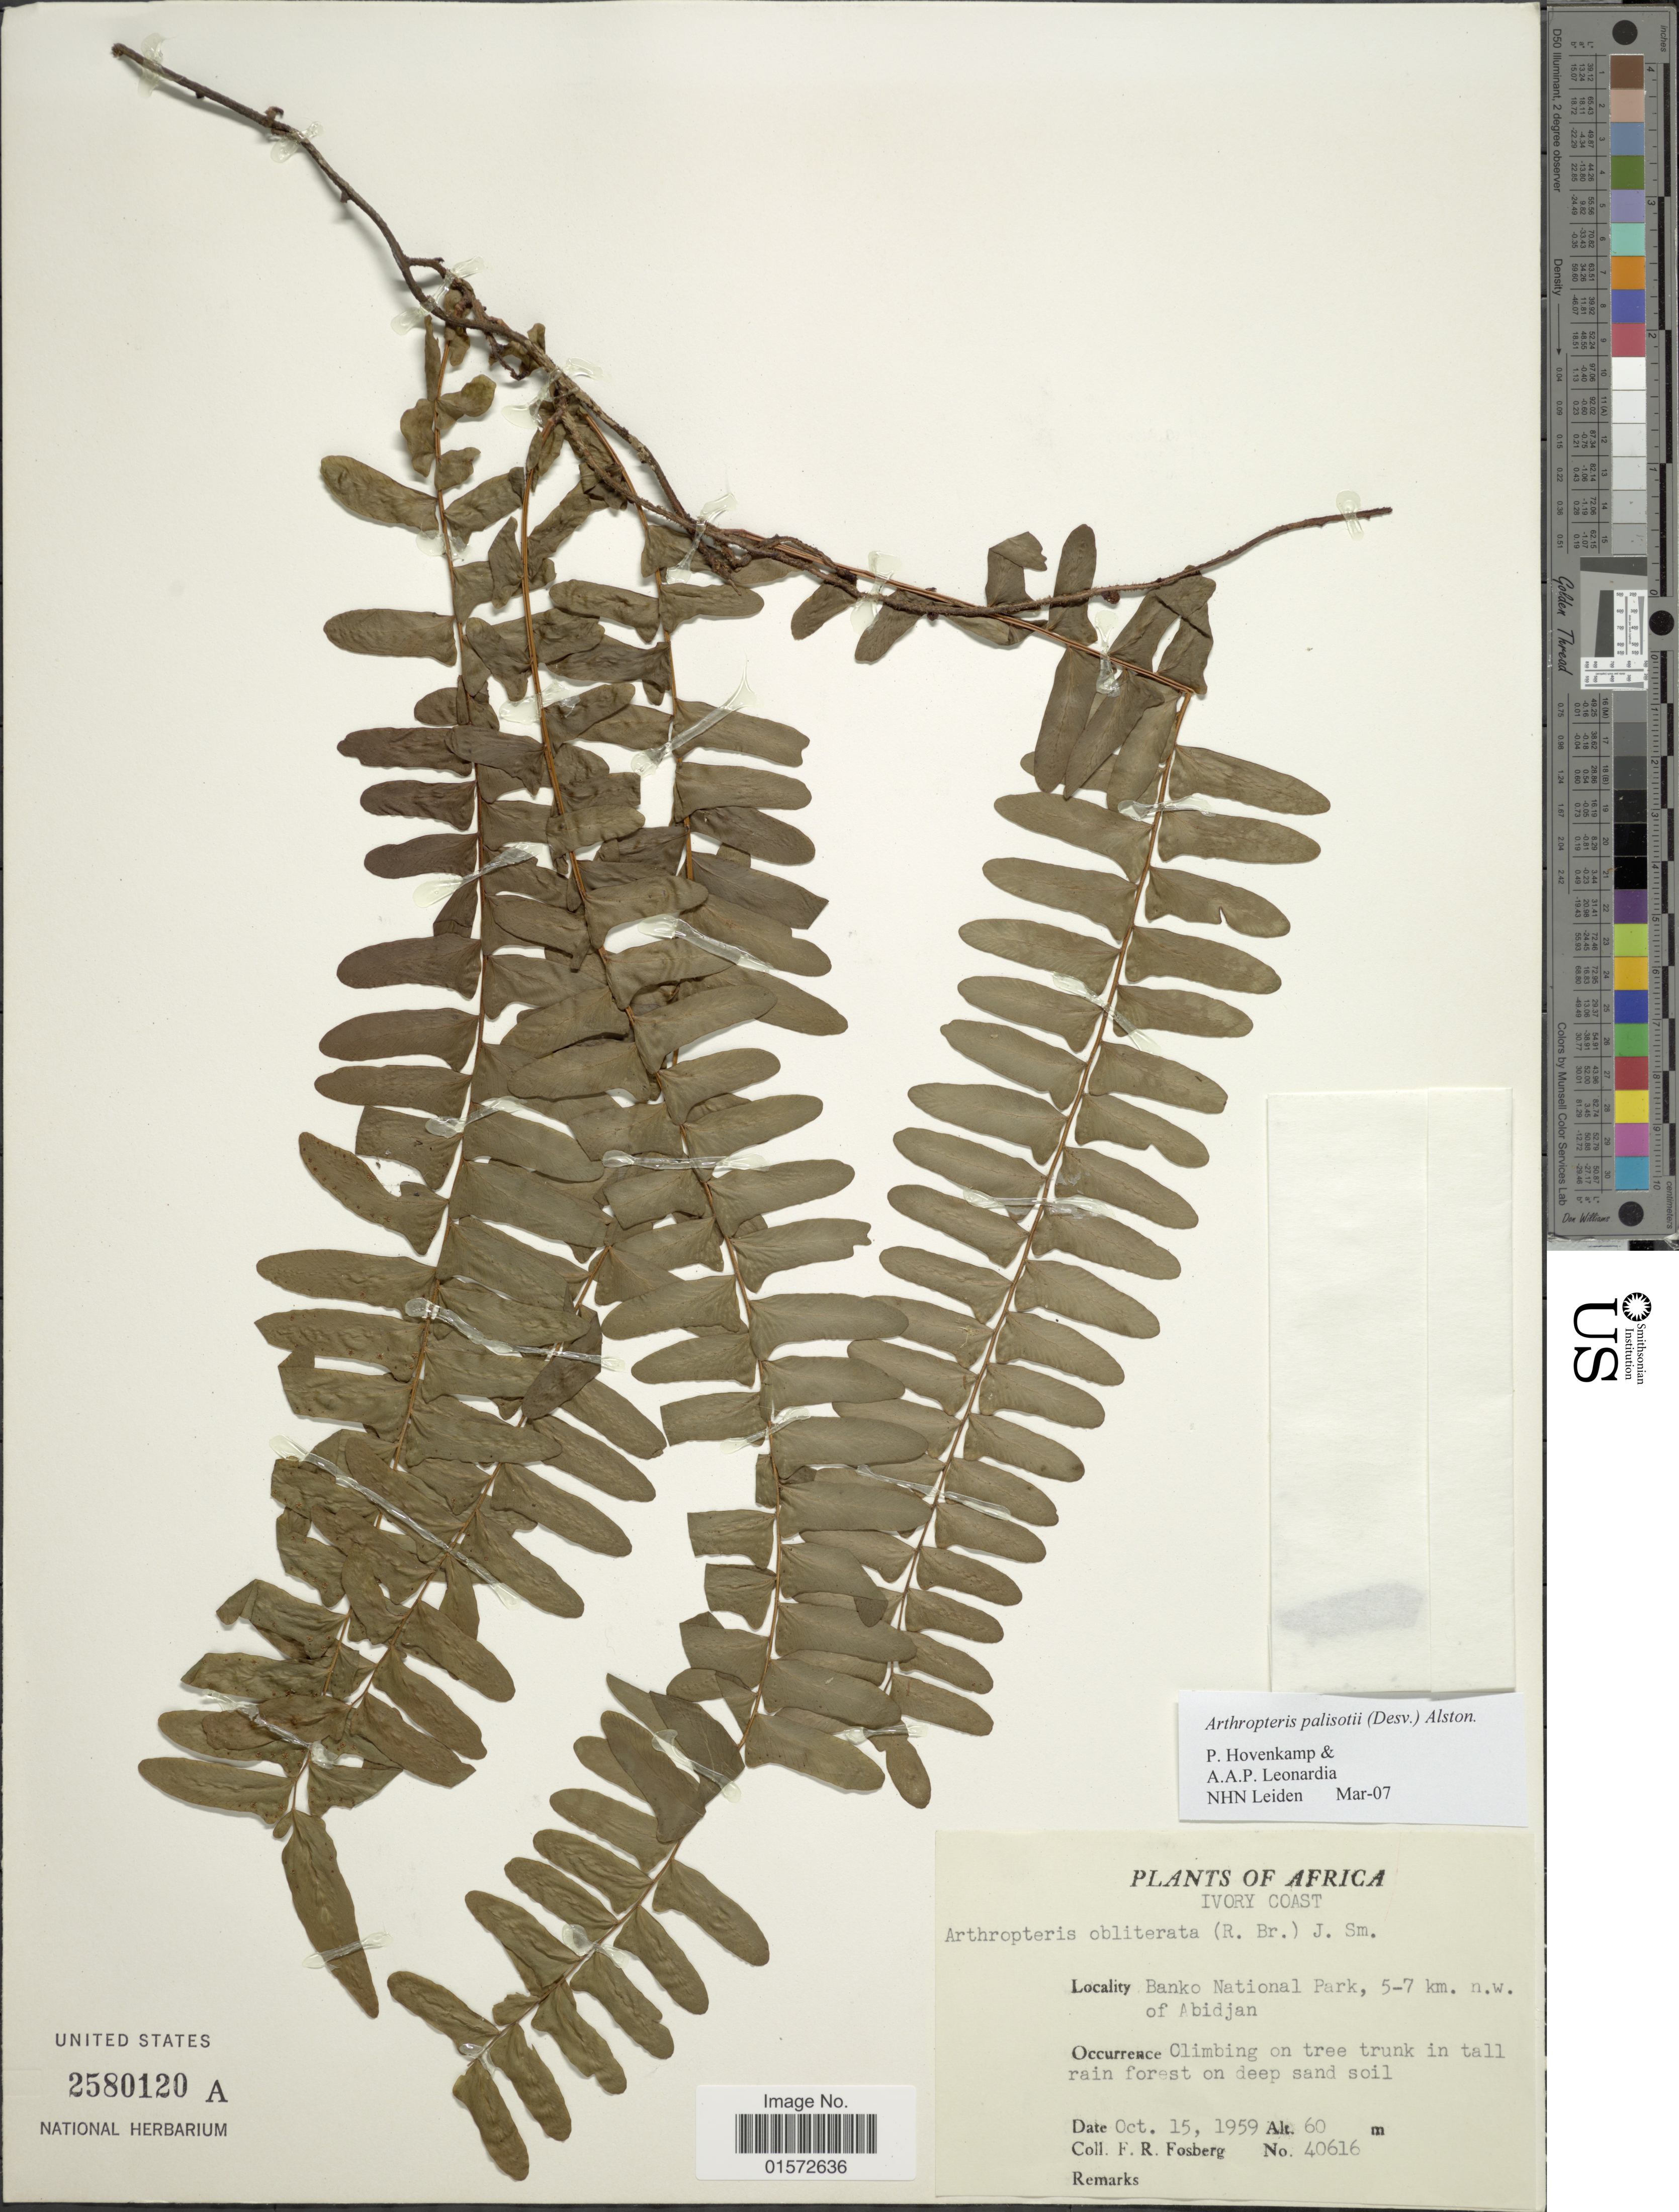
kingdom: Plantae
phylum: Tracheophyta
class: Polypodiopsida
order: Polypodiales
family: Tectariaceae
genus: Arthropteris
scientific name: Arthropteris palisotii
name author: (Desv.) Alston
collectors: F. R. Fosberg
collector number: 40616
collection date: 1959-10-15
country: Ivory Coast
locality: Bankoo National Park, 5-7 km. N. W. of Abidjan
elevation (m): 60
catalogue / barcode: US 2580120A